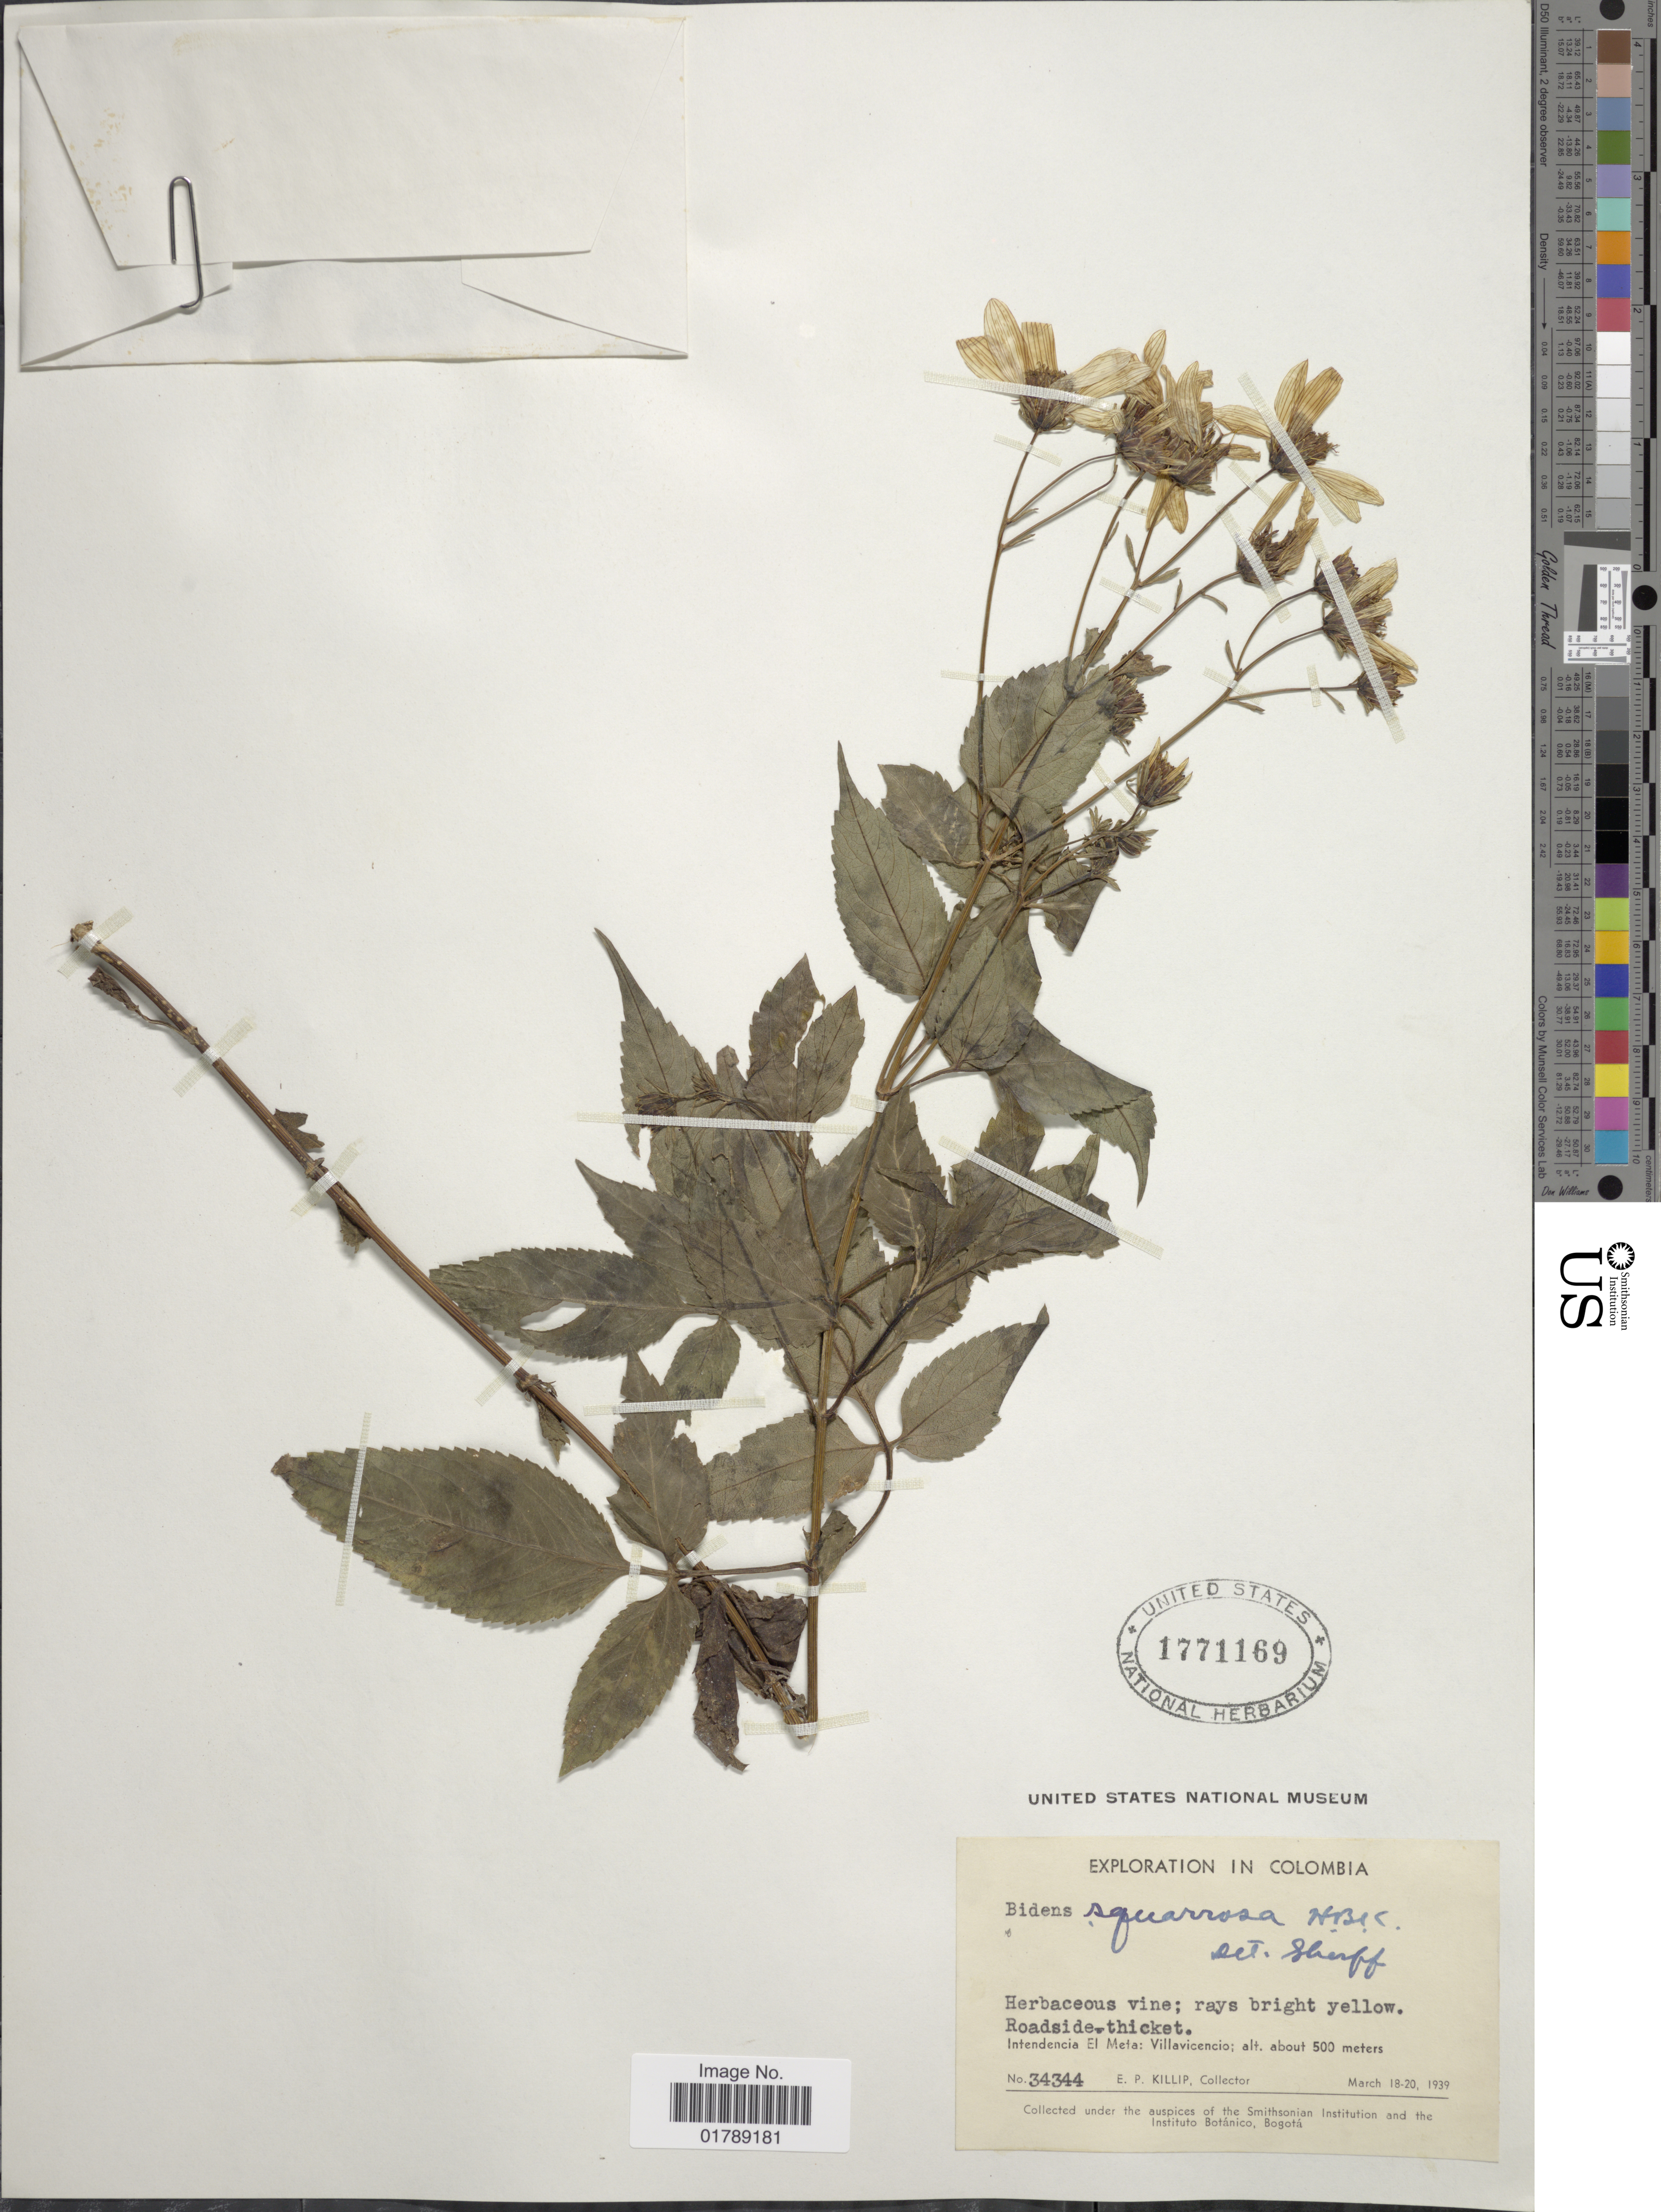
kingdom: Plantae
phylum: Tracheophyta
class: Magnoliopsida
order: Asterales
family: Asteraceae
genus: Bidens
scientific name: Bidens squarrosa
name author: Kunth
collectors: E. P. Killip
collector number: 34344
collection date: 1939-03-18/1939-03-20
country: Colombia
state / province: Meta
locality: Villavicencio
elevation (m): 500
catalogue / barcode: US 1771169